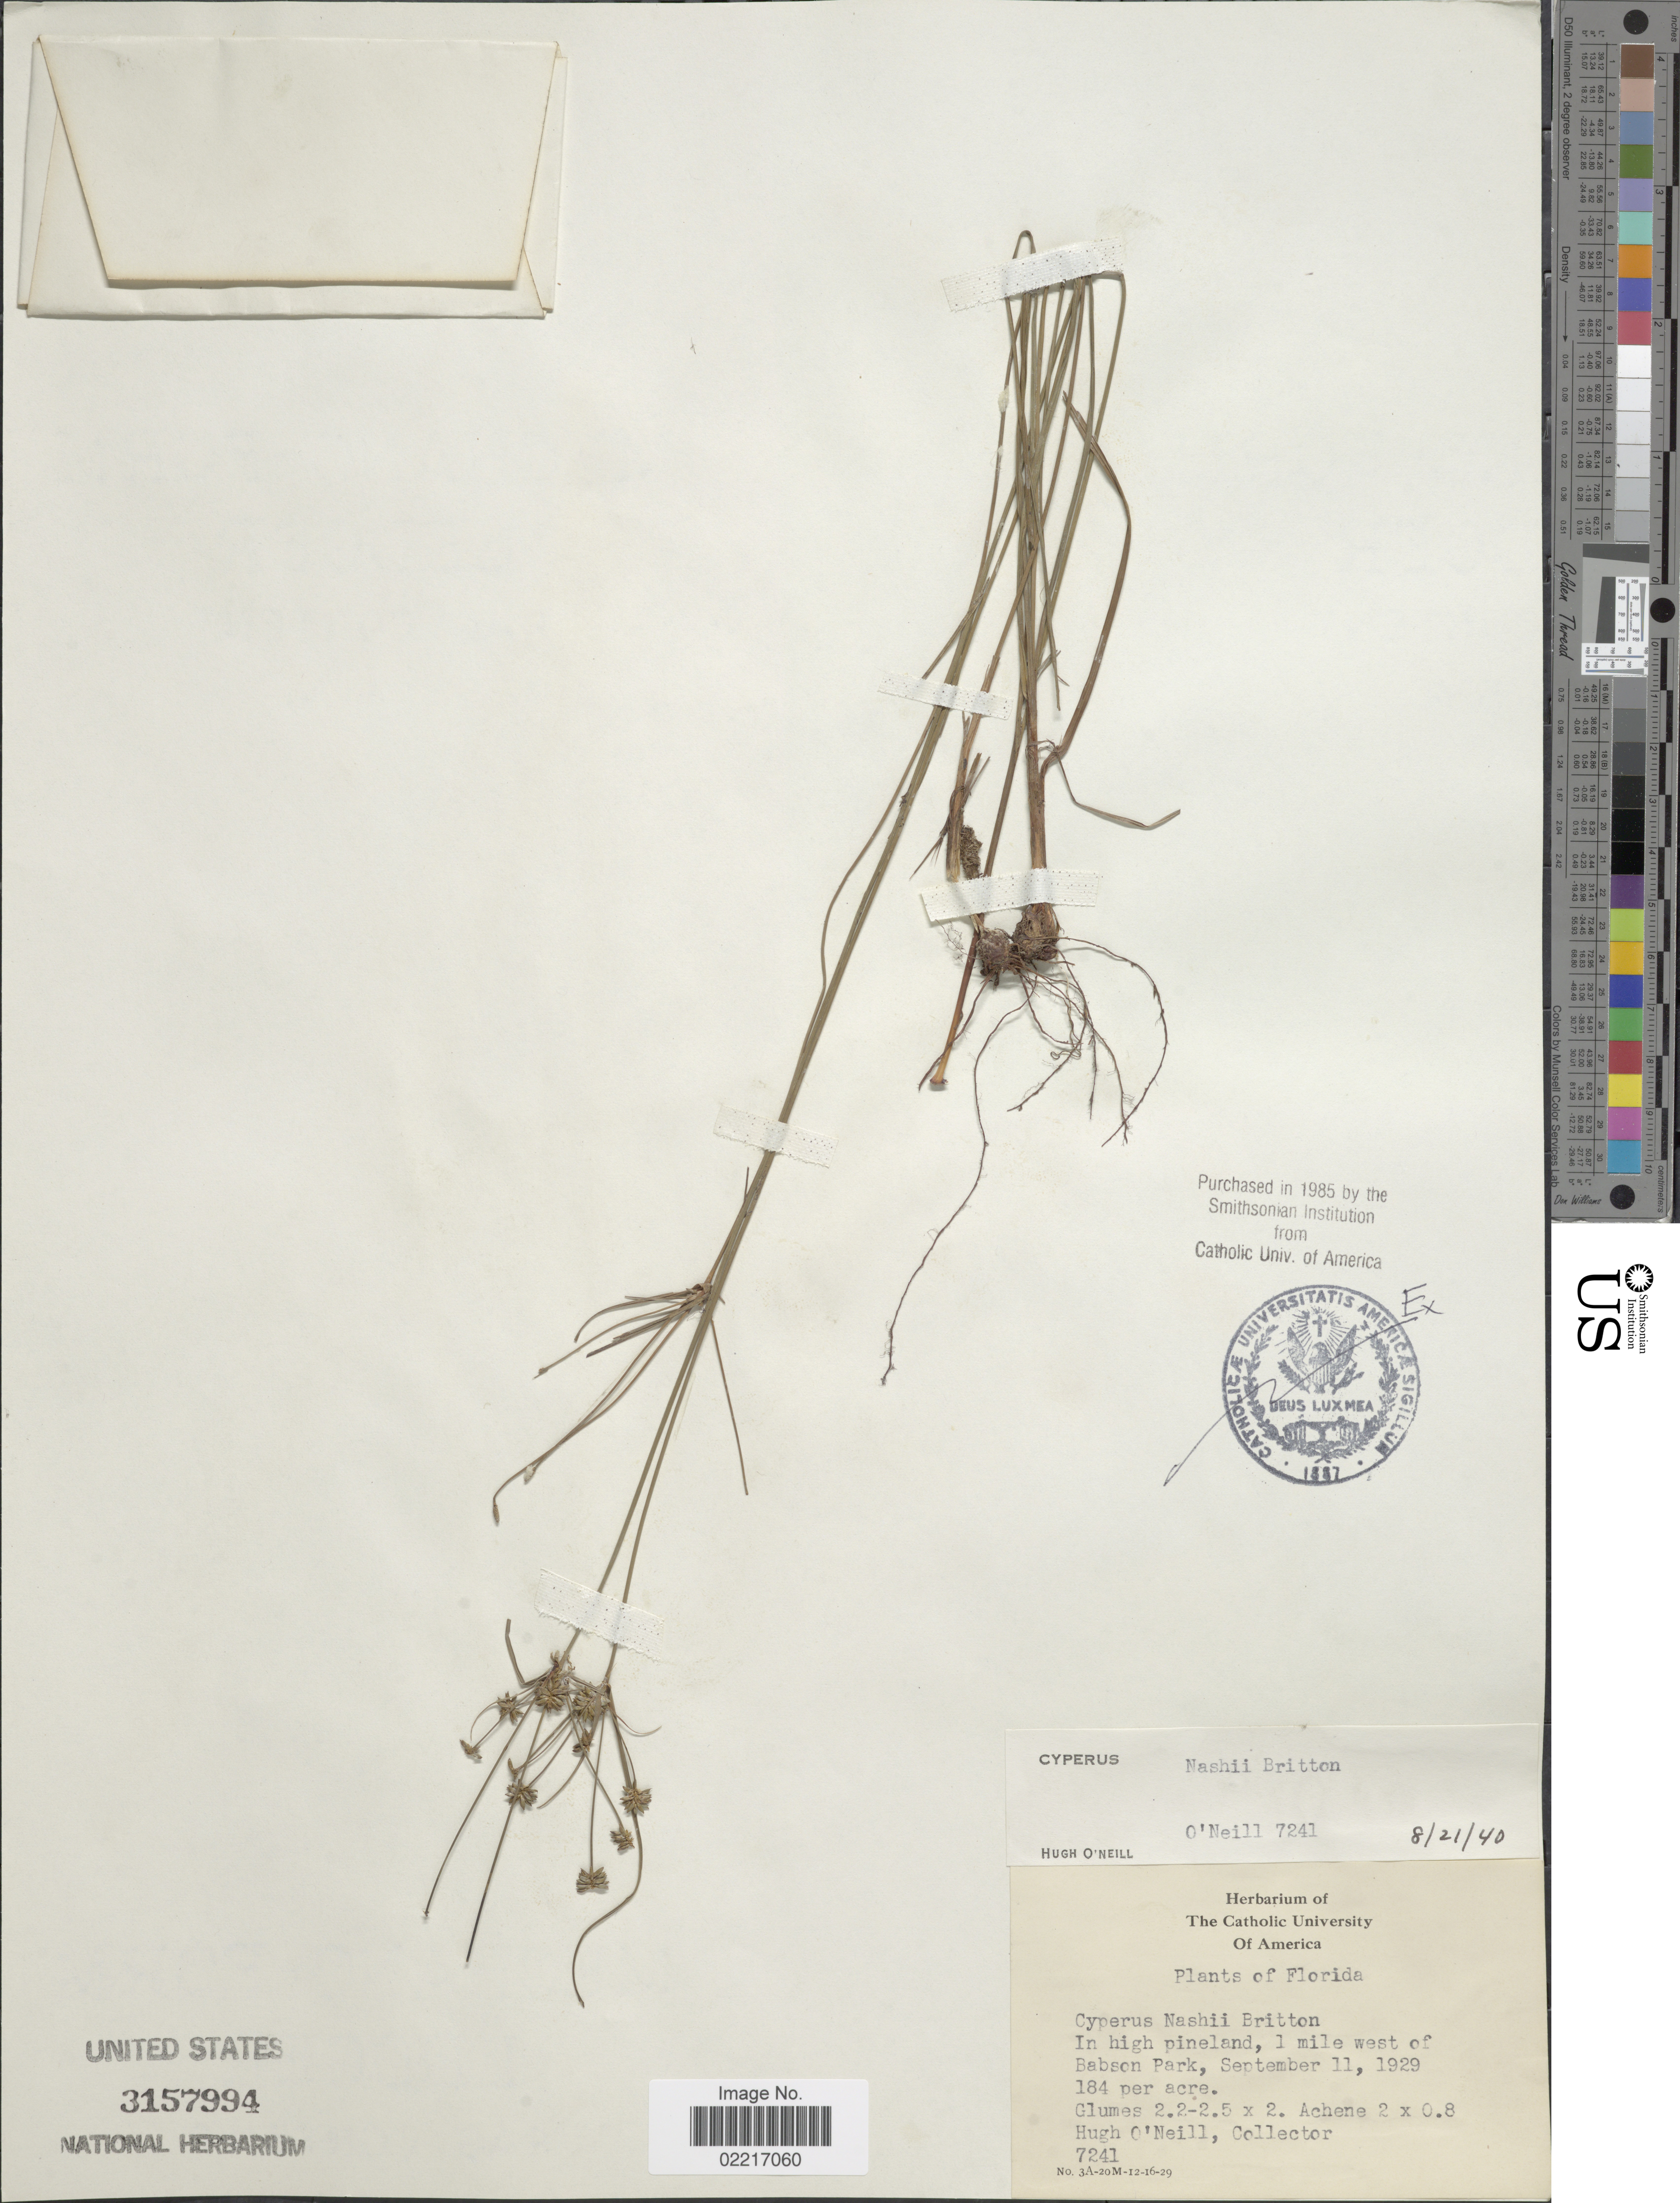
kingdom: Plantae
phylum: Tracheophyta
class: Liliopsida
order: Poales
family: Cyperaceae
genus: Cyperus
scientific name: Cyperus nashii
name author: Britton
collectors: H. O'Neill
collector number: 7241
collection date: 1929-09-11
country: United States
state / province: Florida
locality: In high pineland, 1 mile west of BabsonPark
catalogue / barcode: US 3157994